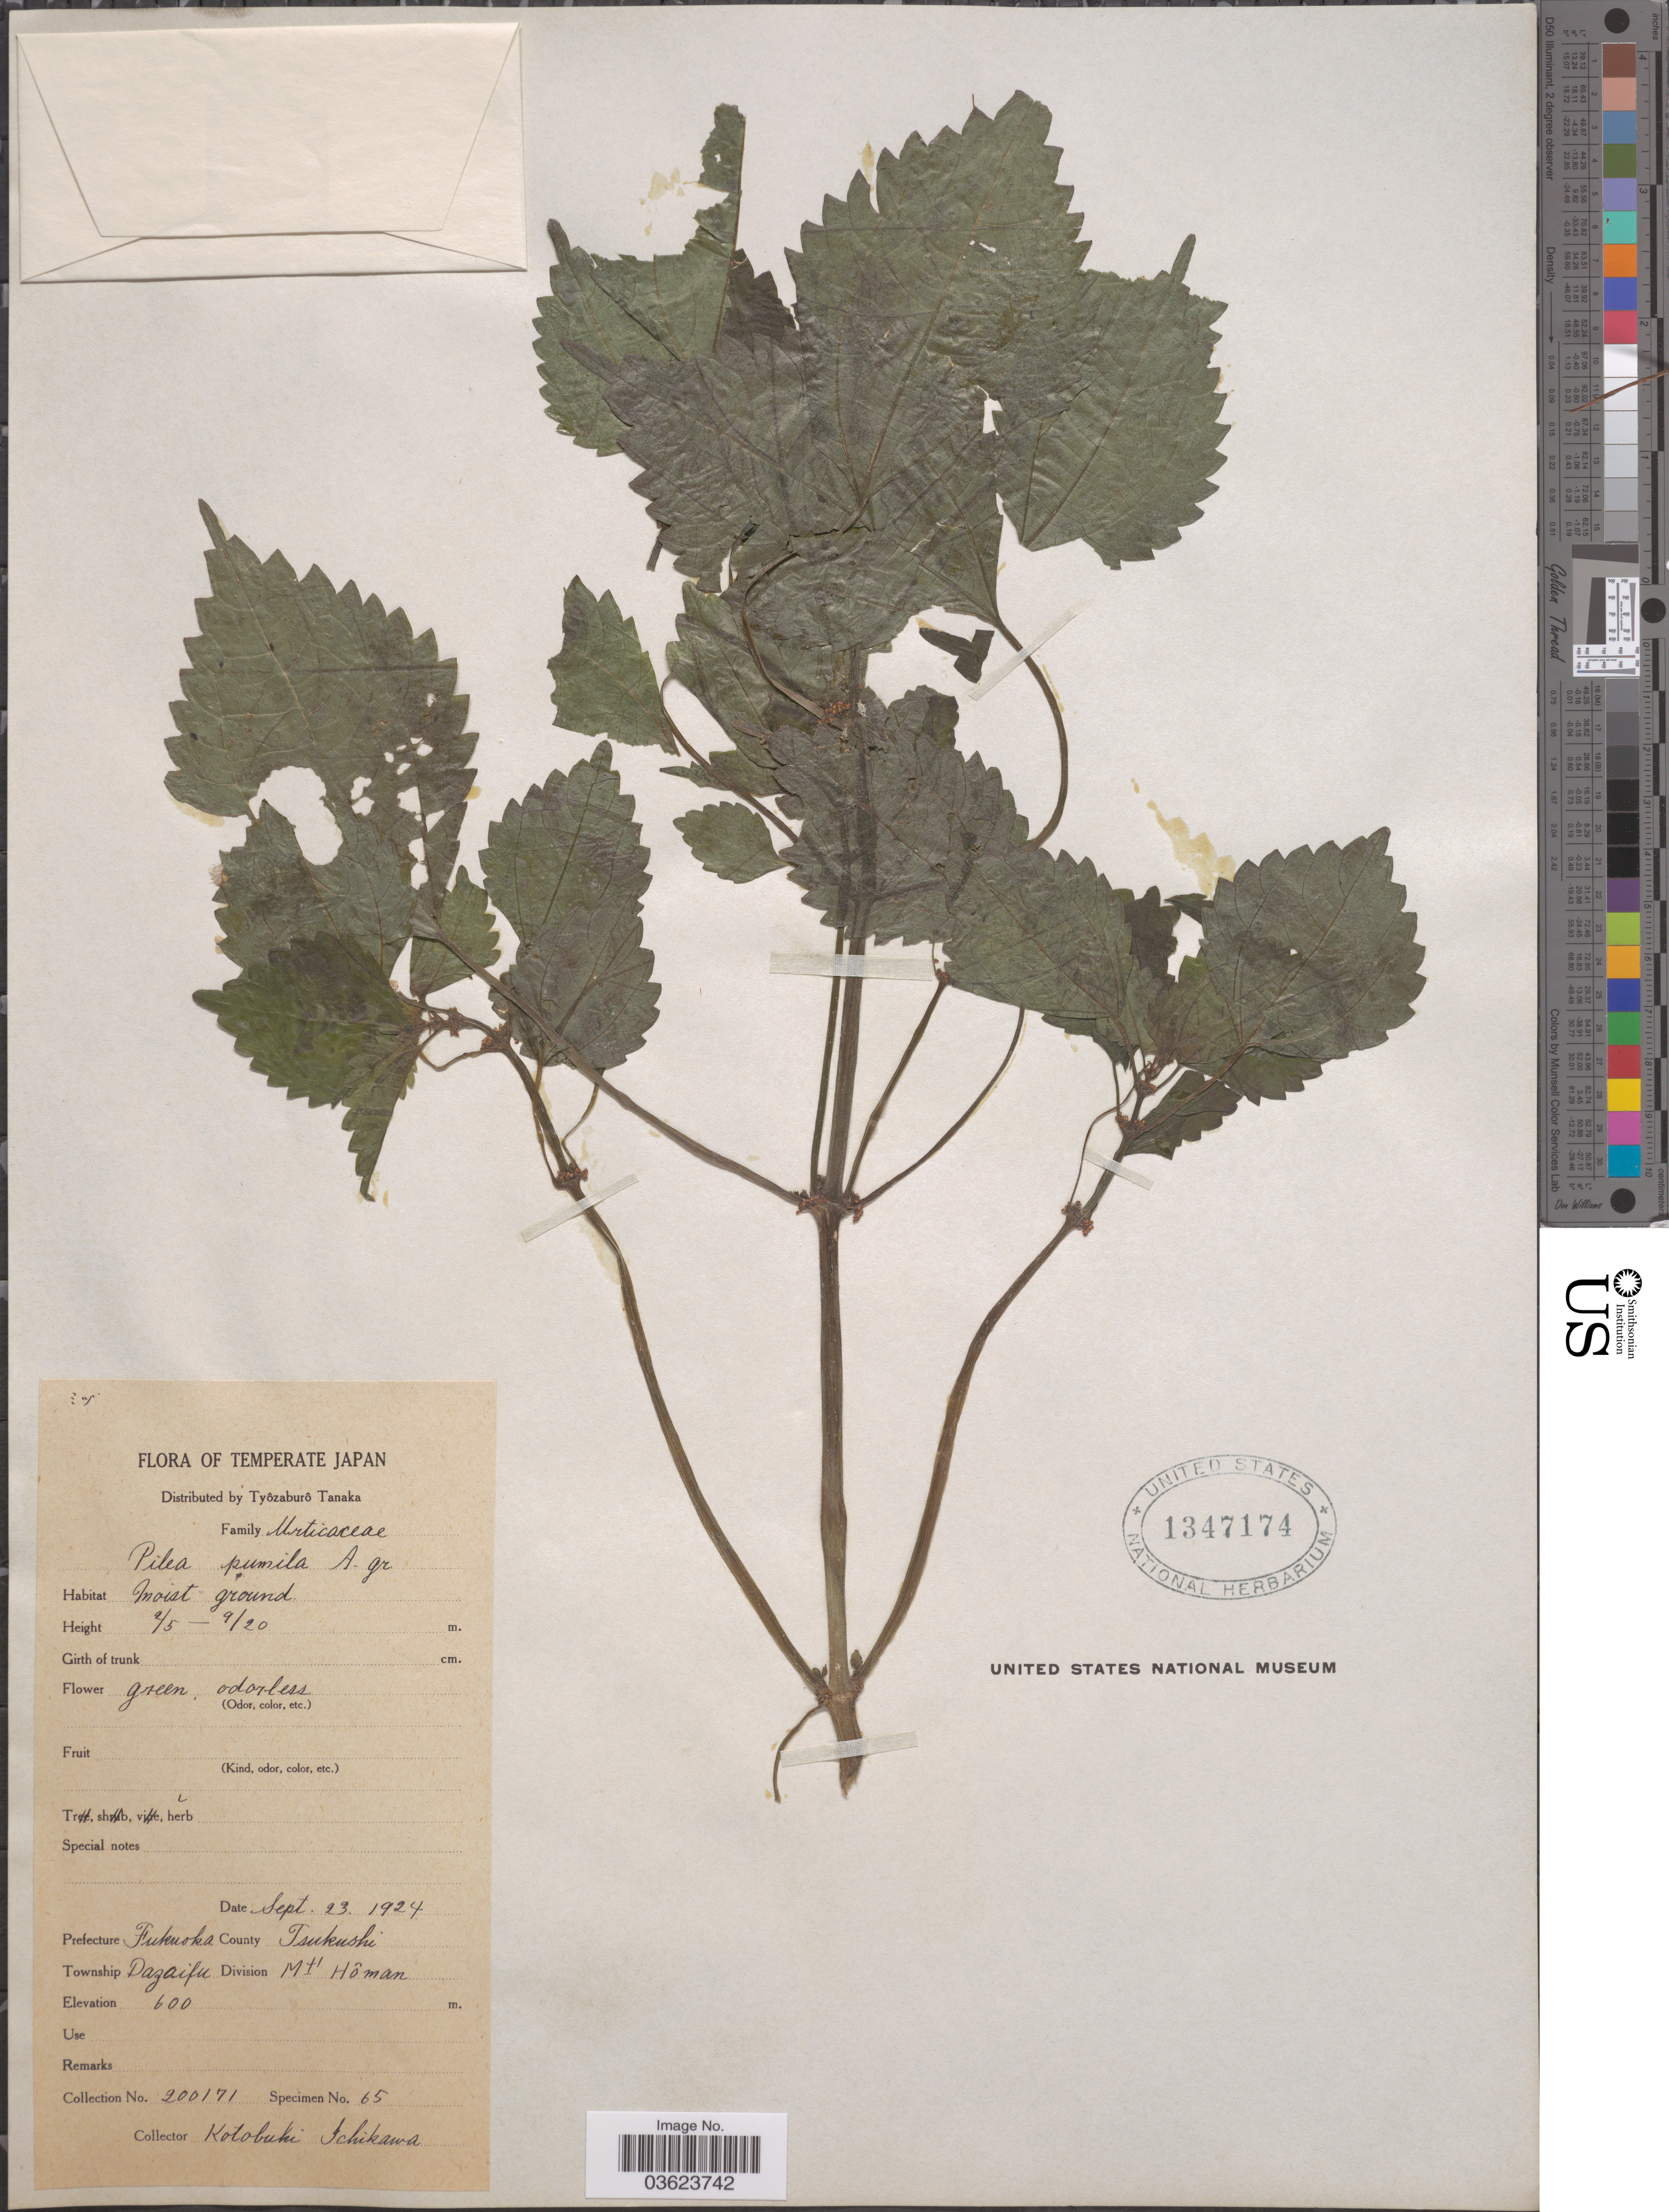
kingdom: Plantae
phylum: Tracheophyta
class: Magnoliopsida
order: Rosales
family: Urticaceae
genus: Pilea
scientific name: Pilea mongolica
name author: Wedd.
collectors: K. Ichikawa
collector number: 200171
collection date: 1924-09-23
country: Japan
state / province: Hukuoka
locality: Temperate Japan. Prefecture Fukuoka, County Tsukushi. Tonwship Dazaifu. Division Mt' Hôman.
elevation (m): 600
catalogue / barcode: US 1347174